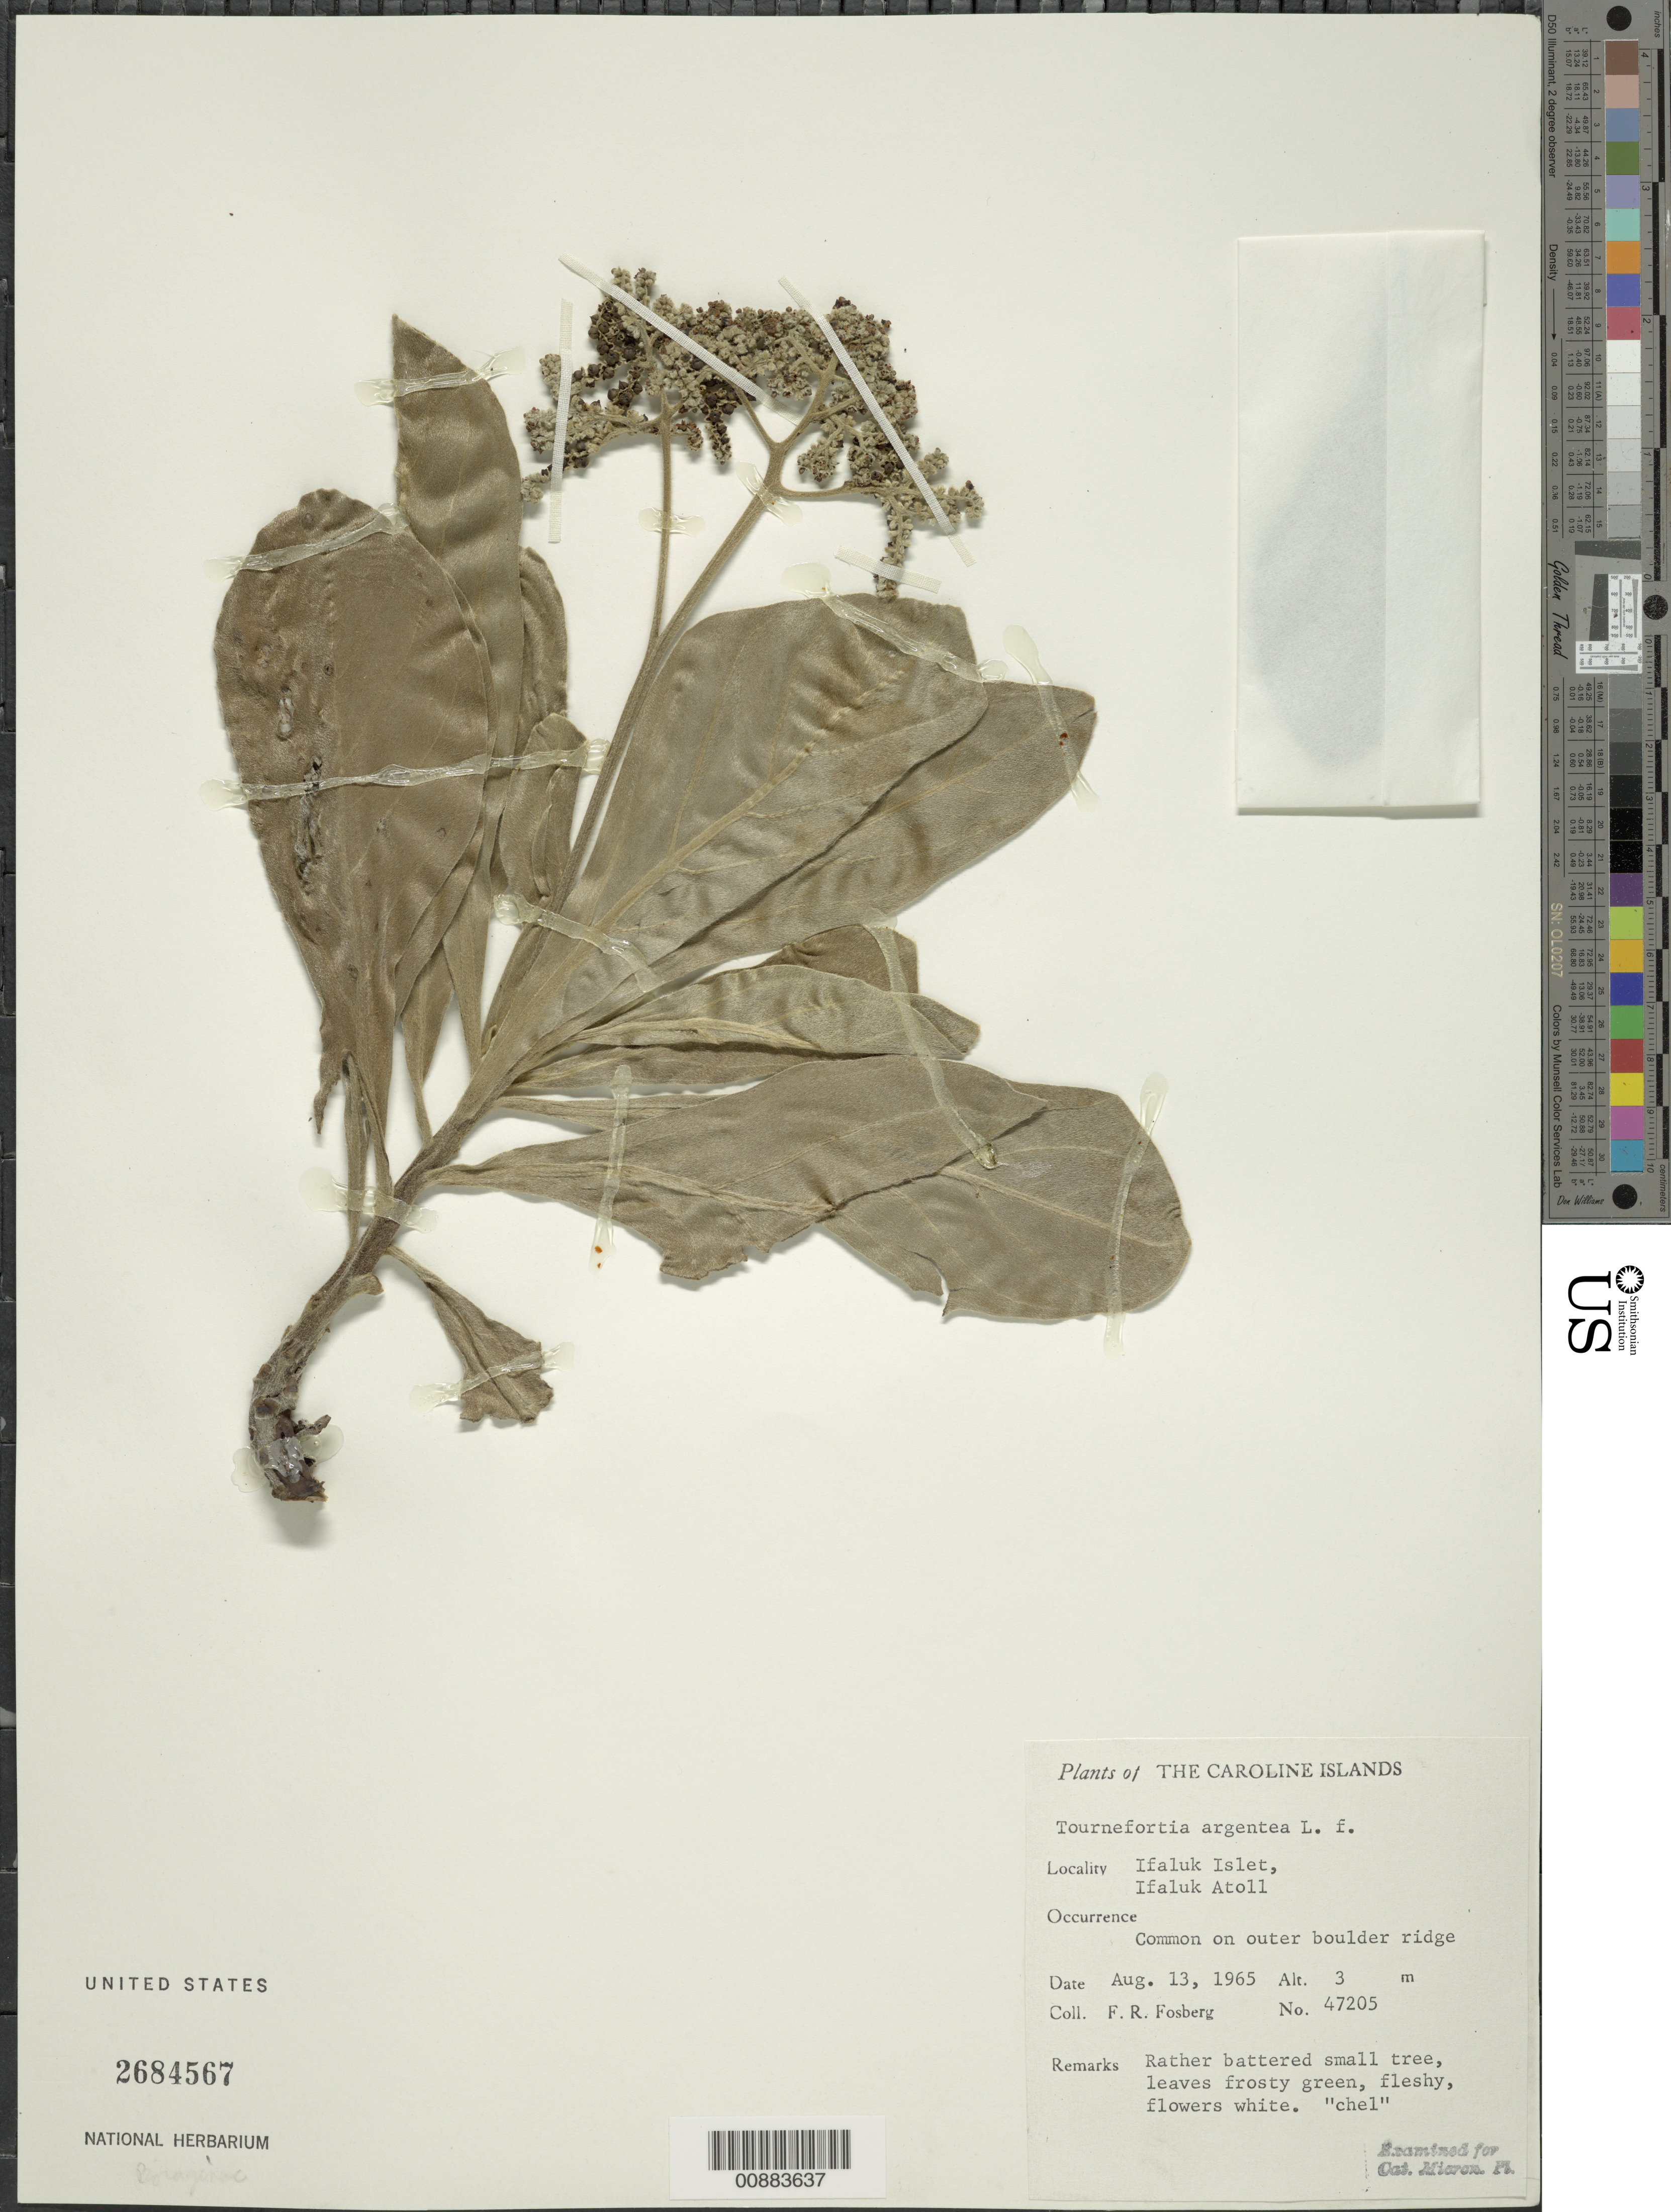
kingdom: Plantae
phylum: Tracheophyta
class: Magnoliopsida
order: Boraginales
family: Heliotropiaceae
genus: Heliotropium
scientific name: Heliotropium arboreum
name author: (Blanco) Mabberley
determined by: Wagner, W. L., (BOT), Smithsonian Institution - National Museum of Natural History (UNITED STATES)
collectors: F. R. Fosberg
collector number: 47205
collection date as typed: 13 Aug 1965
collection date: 1965-08-13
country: Micronesia, Federated States of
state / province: Yap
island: Ifalik (Ifaluk) Atoll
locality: Ifaluk Islet, Ifaluk (Ifalik) Island. Outer border ridge.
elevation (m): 3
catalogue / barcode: US 2684567